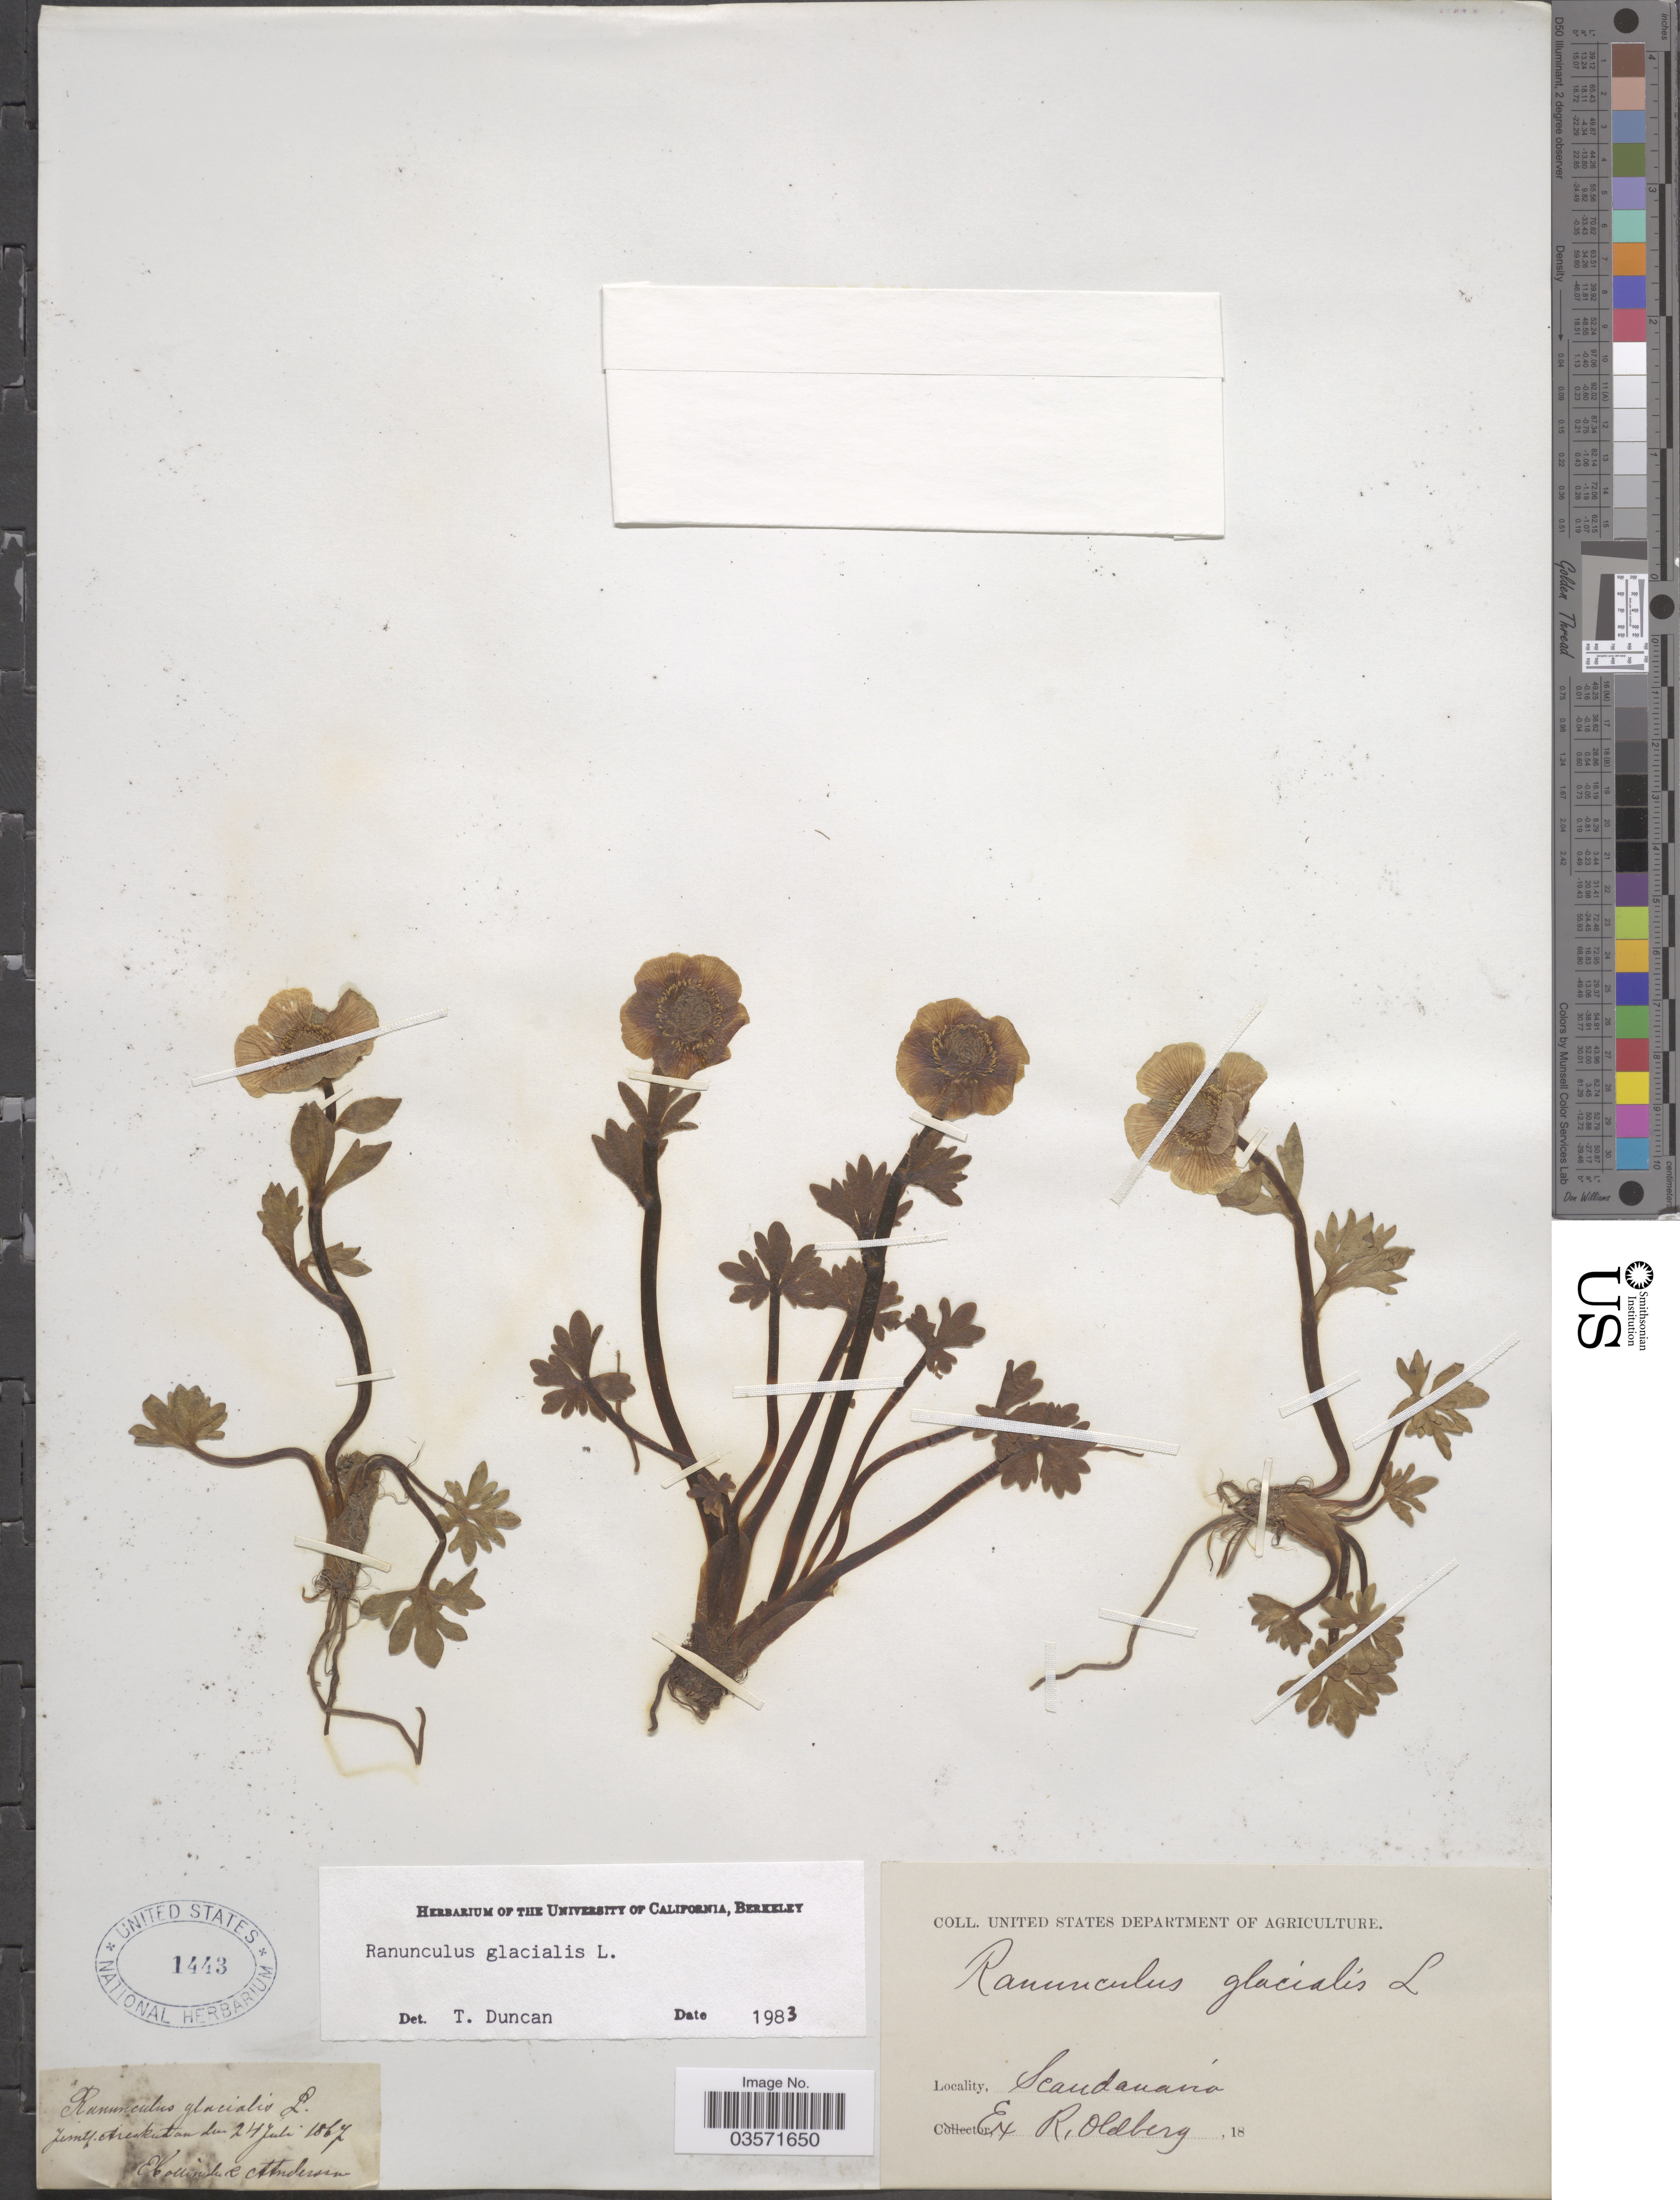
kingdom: Plantae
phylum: Tracheophyta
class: Magnoliopsida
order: Ranunculales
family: Ranunculaceae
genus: Ranunculus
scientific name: Ranunculus glacialis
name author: L.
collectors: E. Collinder & A. Andersson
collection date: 1867-07-24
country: Sweden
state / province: Jämtland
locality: Jamtl. Areskutan. Scandanavia.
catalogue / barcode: US 1443